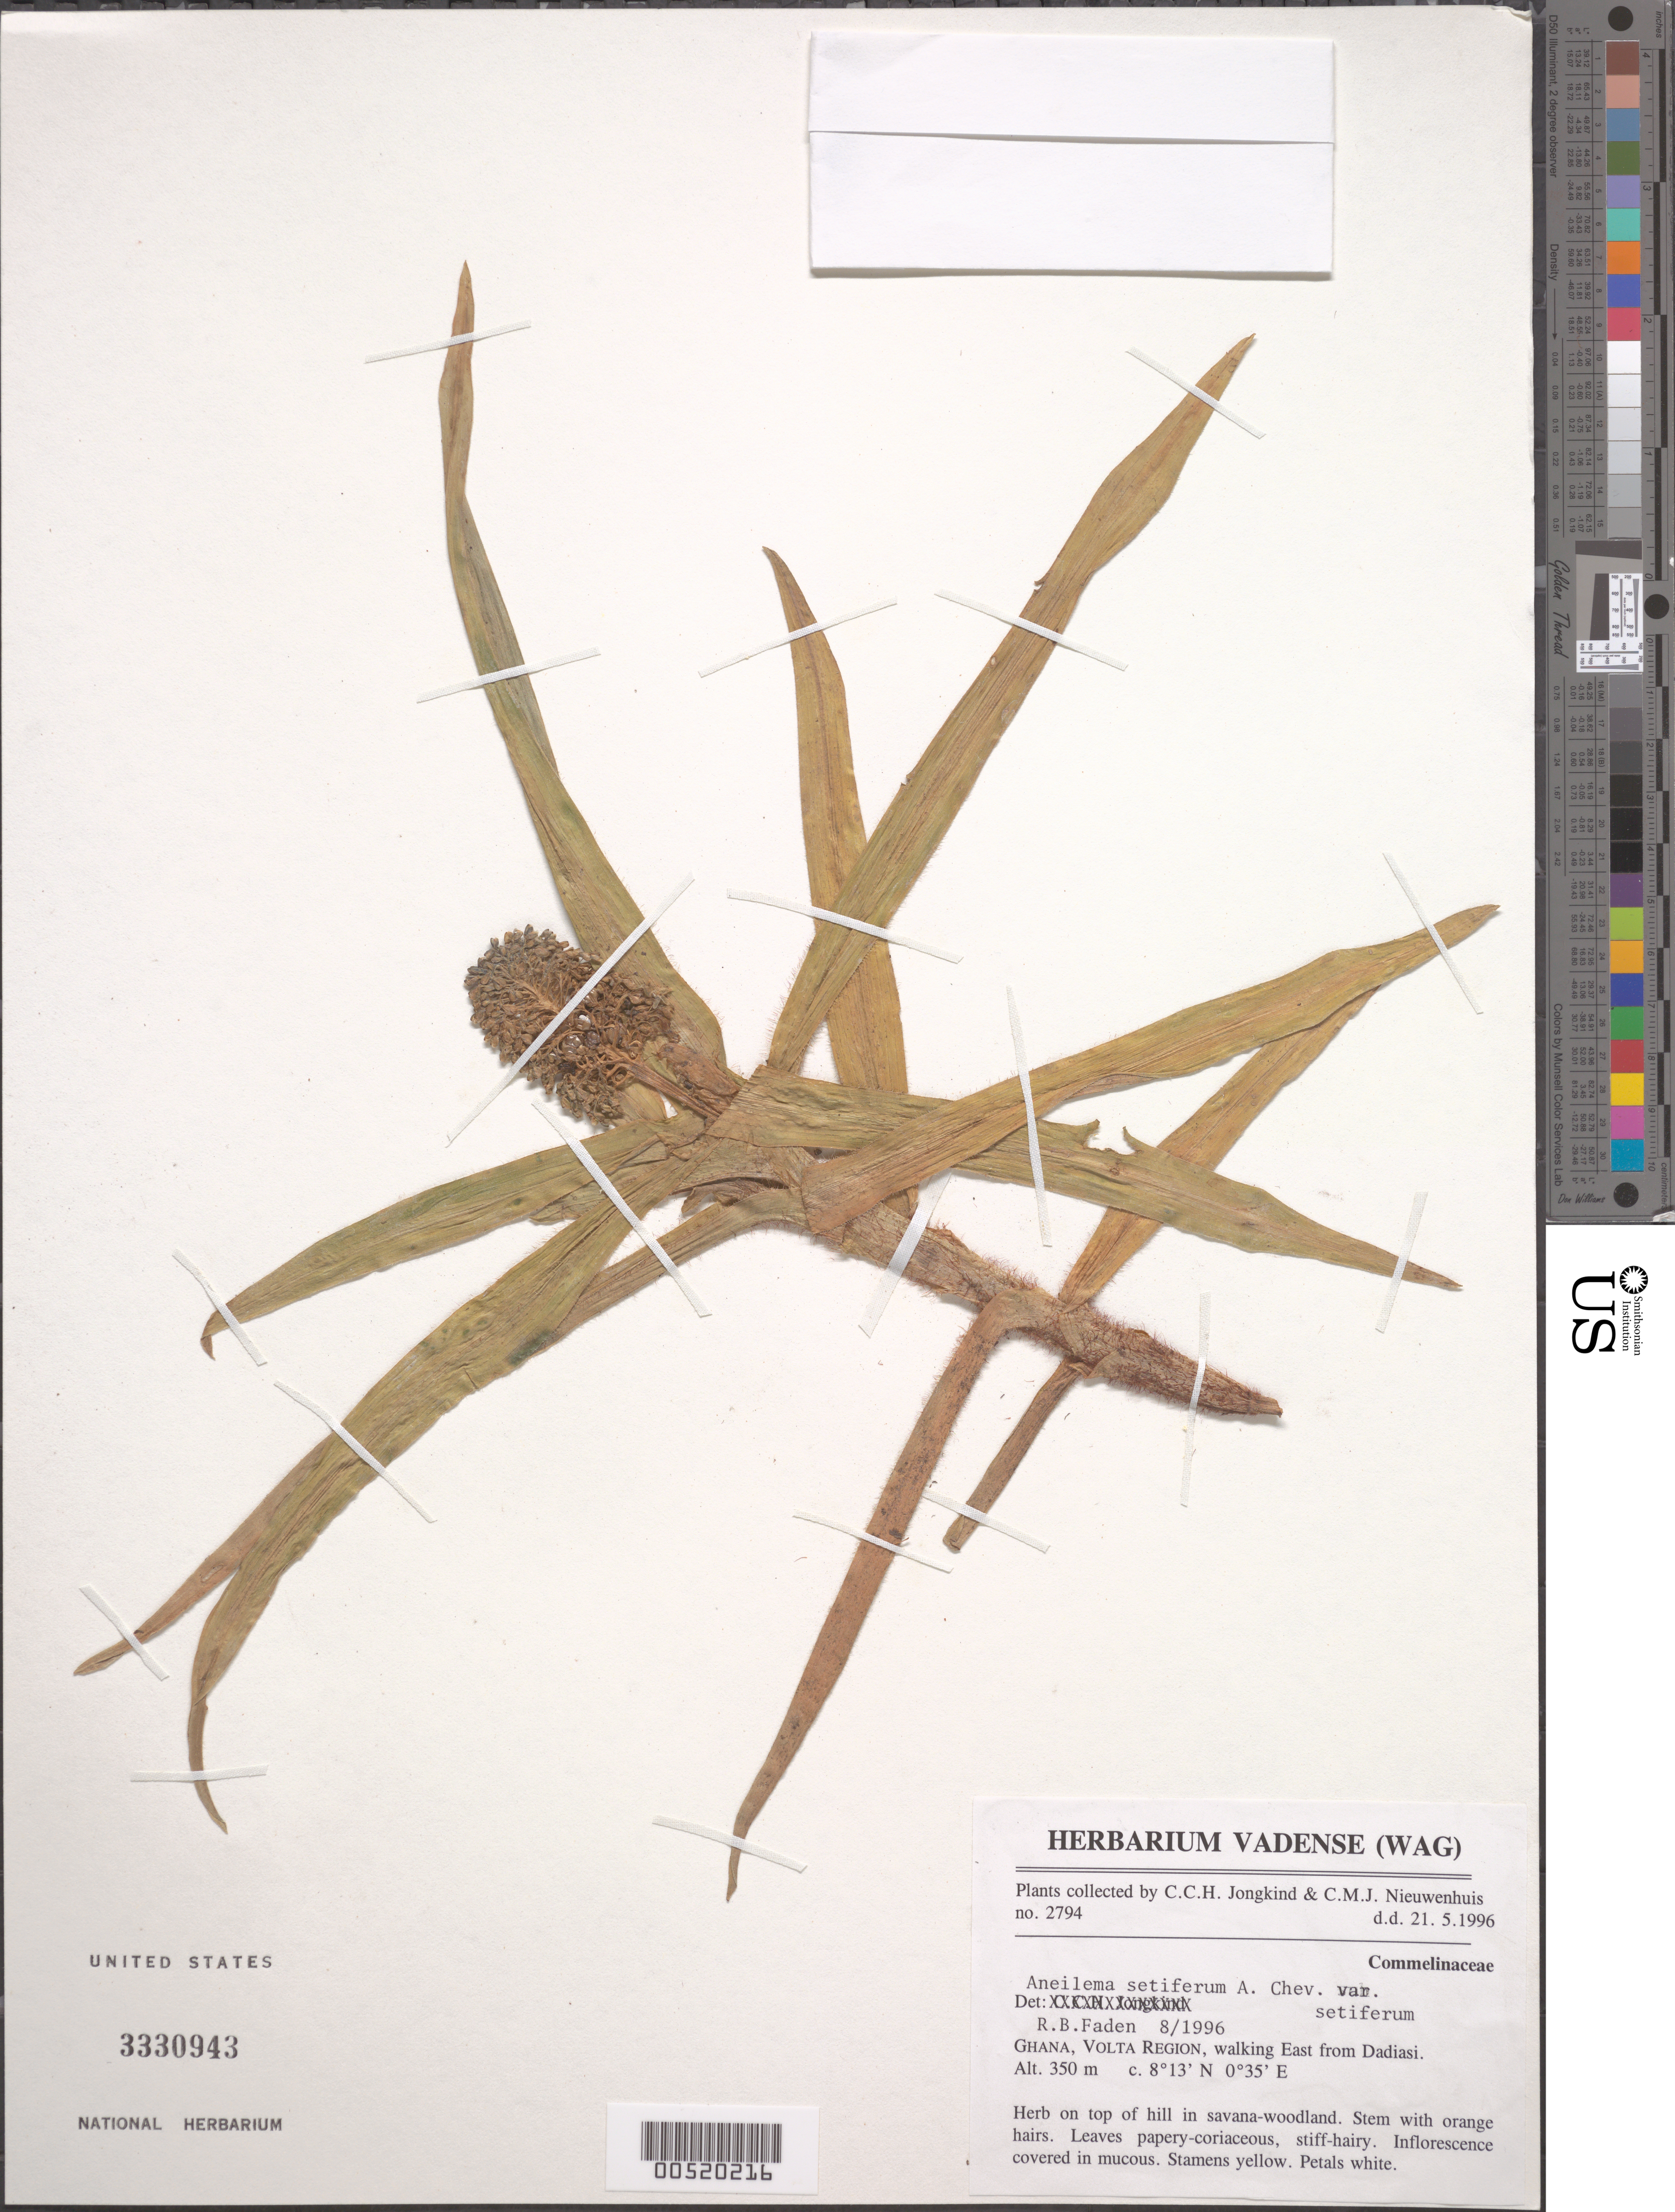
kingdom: Plantae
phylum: Tracheophyta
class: Liliopsida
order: Commelinales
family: Commelinaceae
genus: Aneilema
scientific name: Aneilema setiferum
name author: A. Chev.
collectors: C. C. Jongkind & C. Nieuwenhuis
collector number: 2794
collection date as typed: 21 May 1996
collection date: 1996-05-21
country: Ghana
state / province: Volta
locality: E of dadiasi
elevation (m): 350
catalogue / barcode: US 3330943